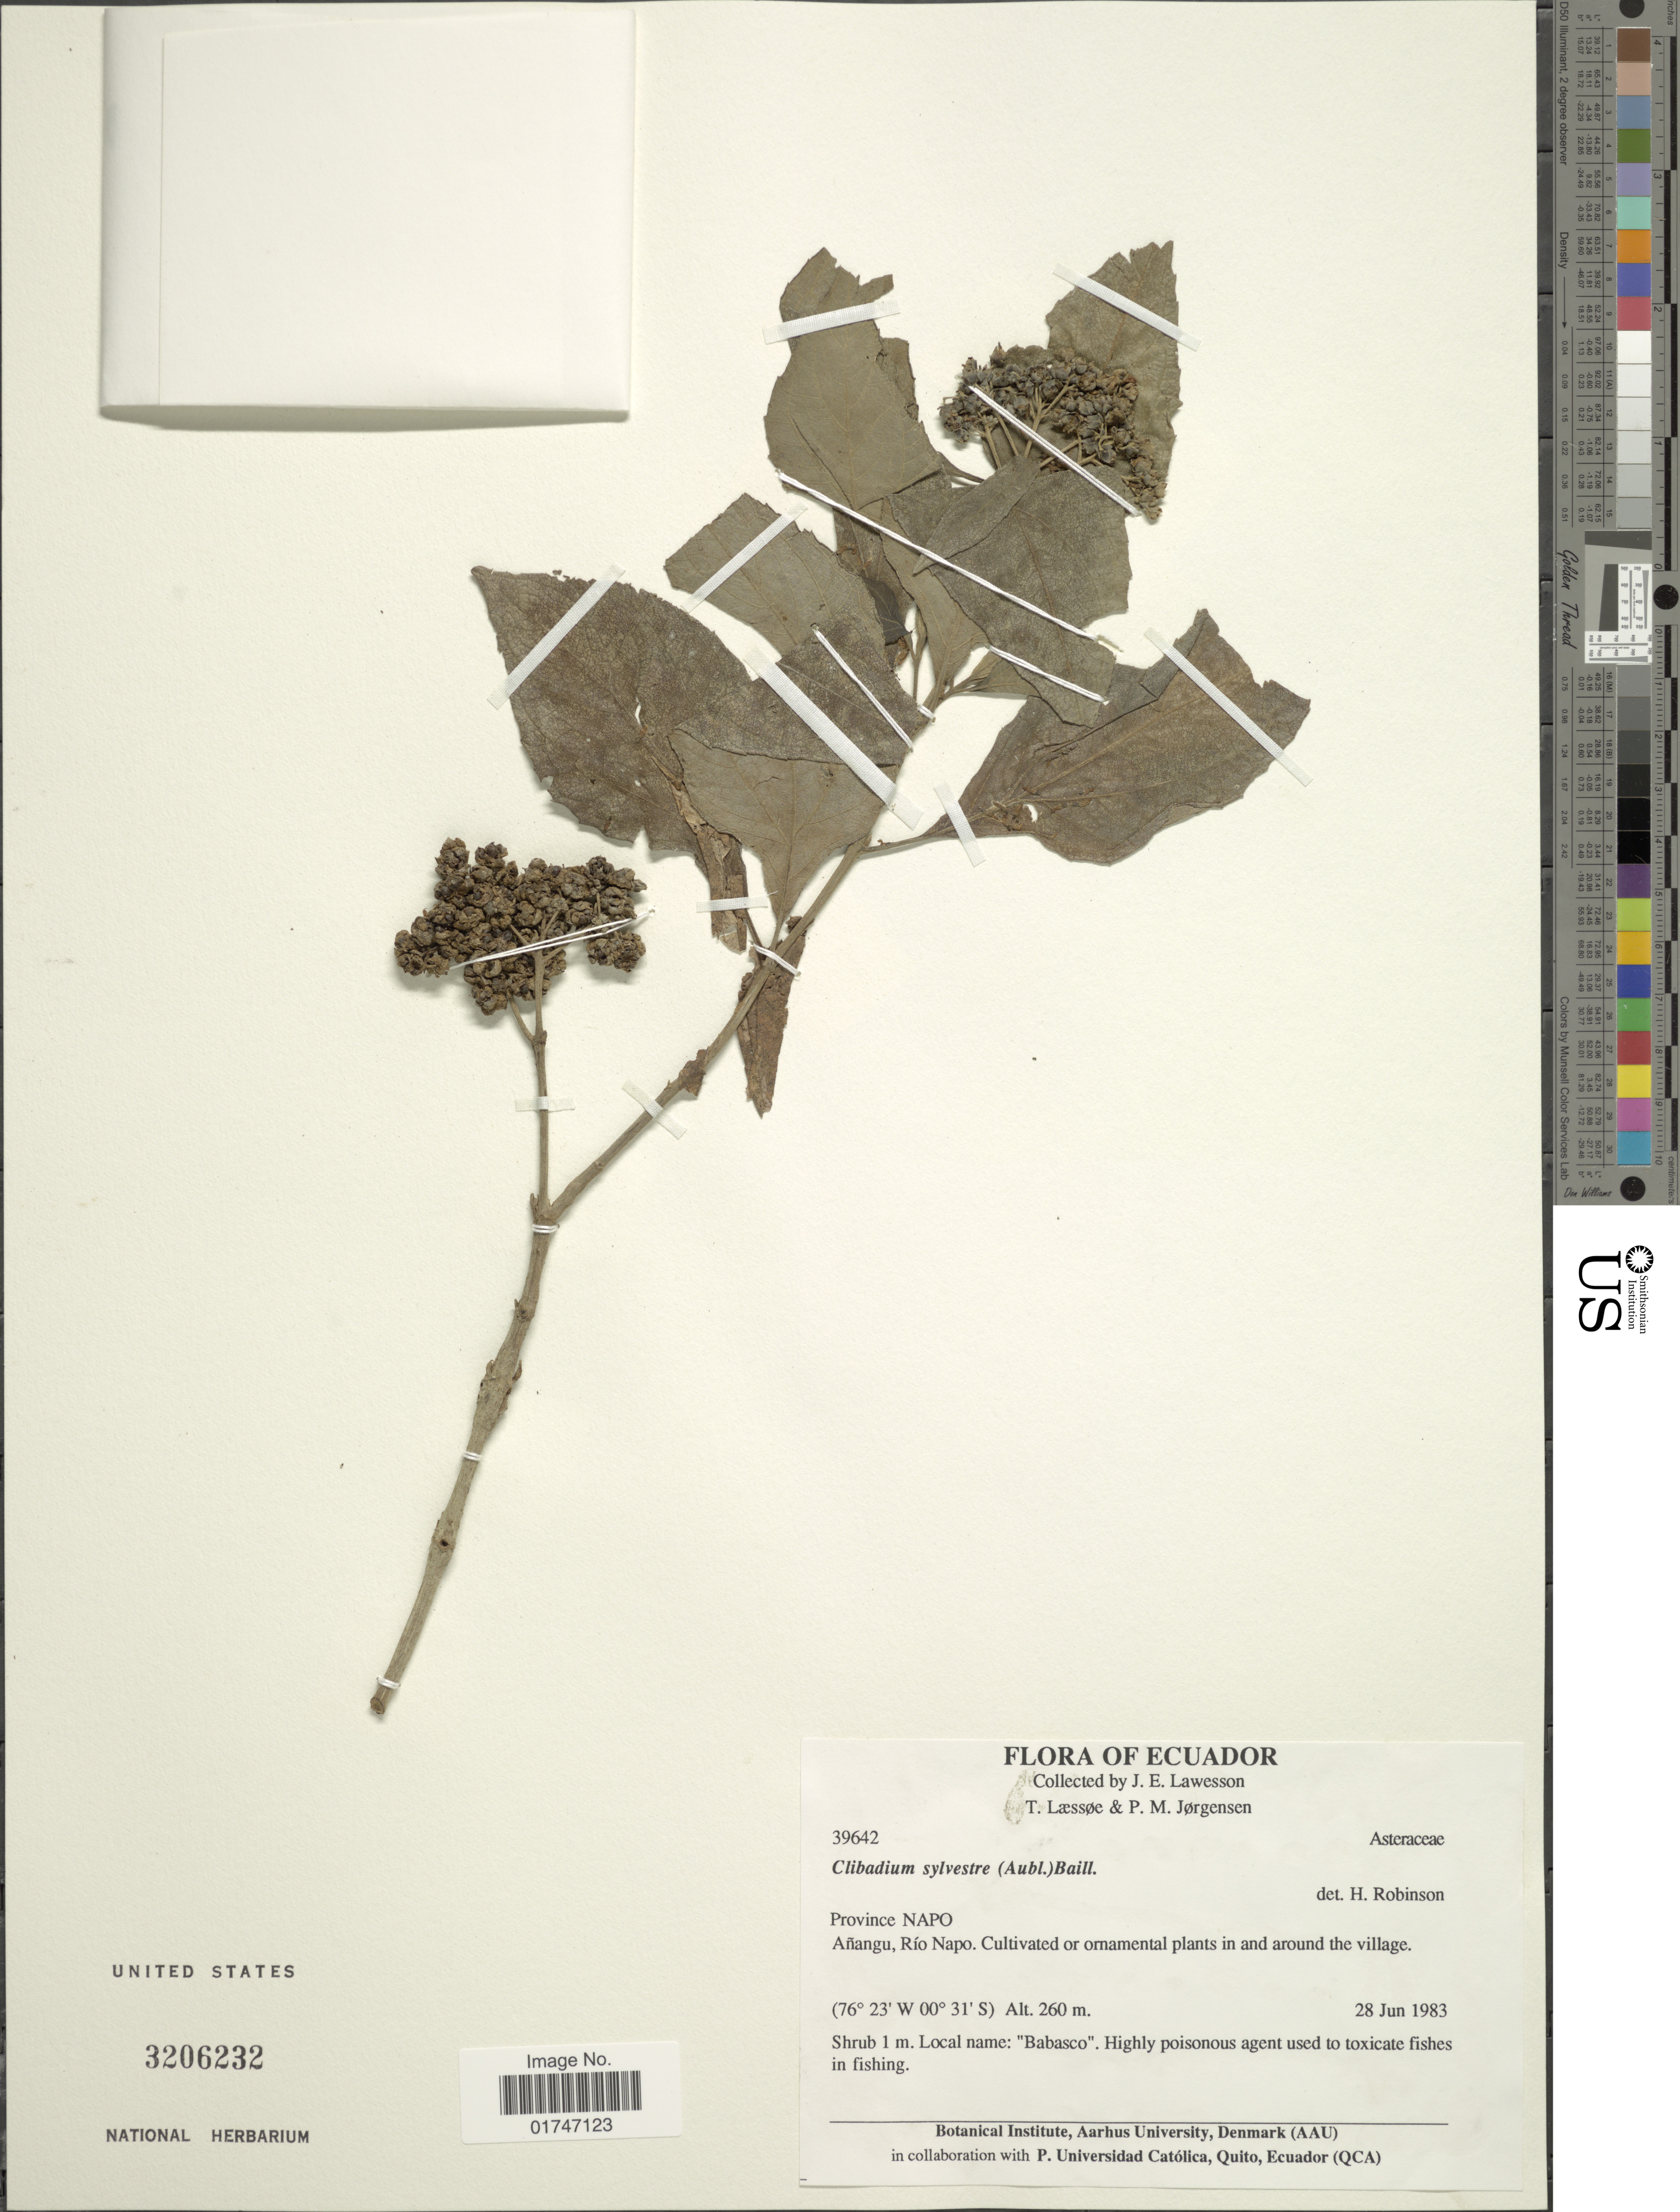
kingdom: Plantae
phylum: Tracheophyta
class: Magnoliopsida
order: Asterales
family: Asteraceae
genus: Clibadium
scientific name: Clibadium sylvestre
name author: (Aubl.) Baill.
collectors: J. Lawesson, T. Laessøe & P. Jørgensen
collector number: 39642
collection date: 1983-06-28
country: Ecuador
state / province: Napo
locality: Province Napo. Añangu, Río Napo.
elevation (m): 260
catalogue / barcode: US 3206232